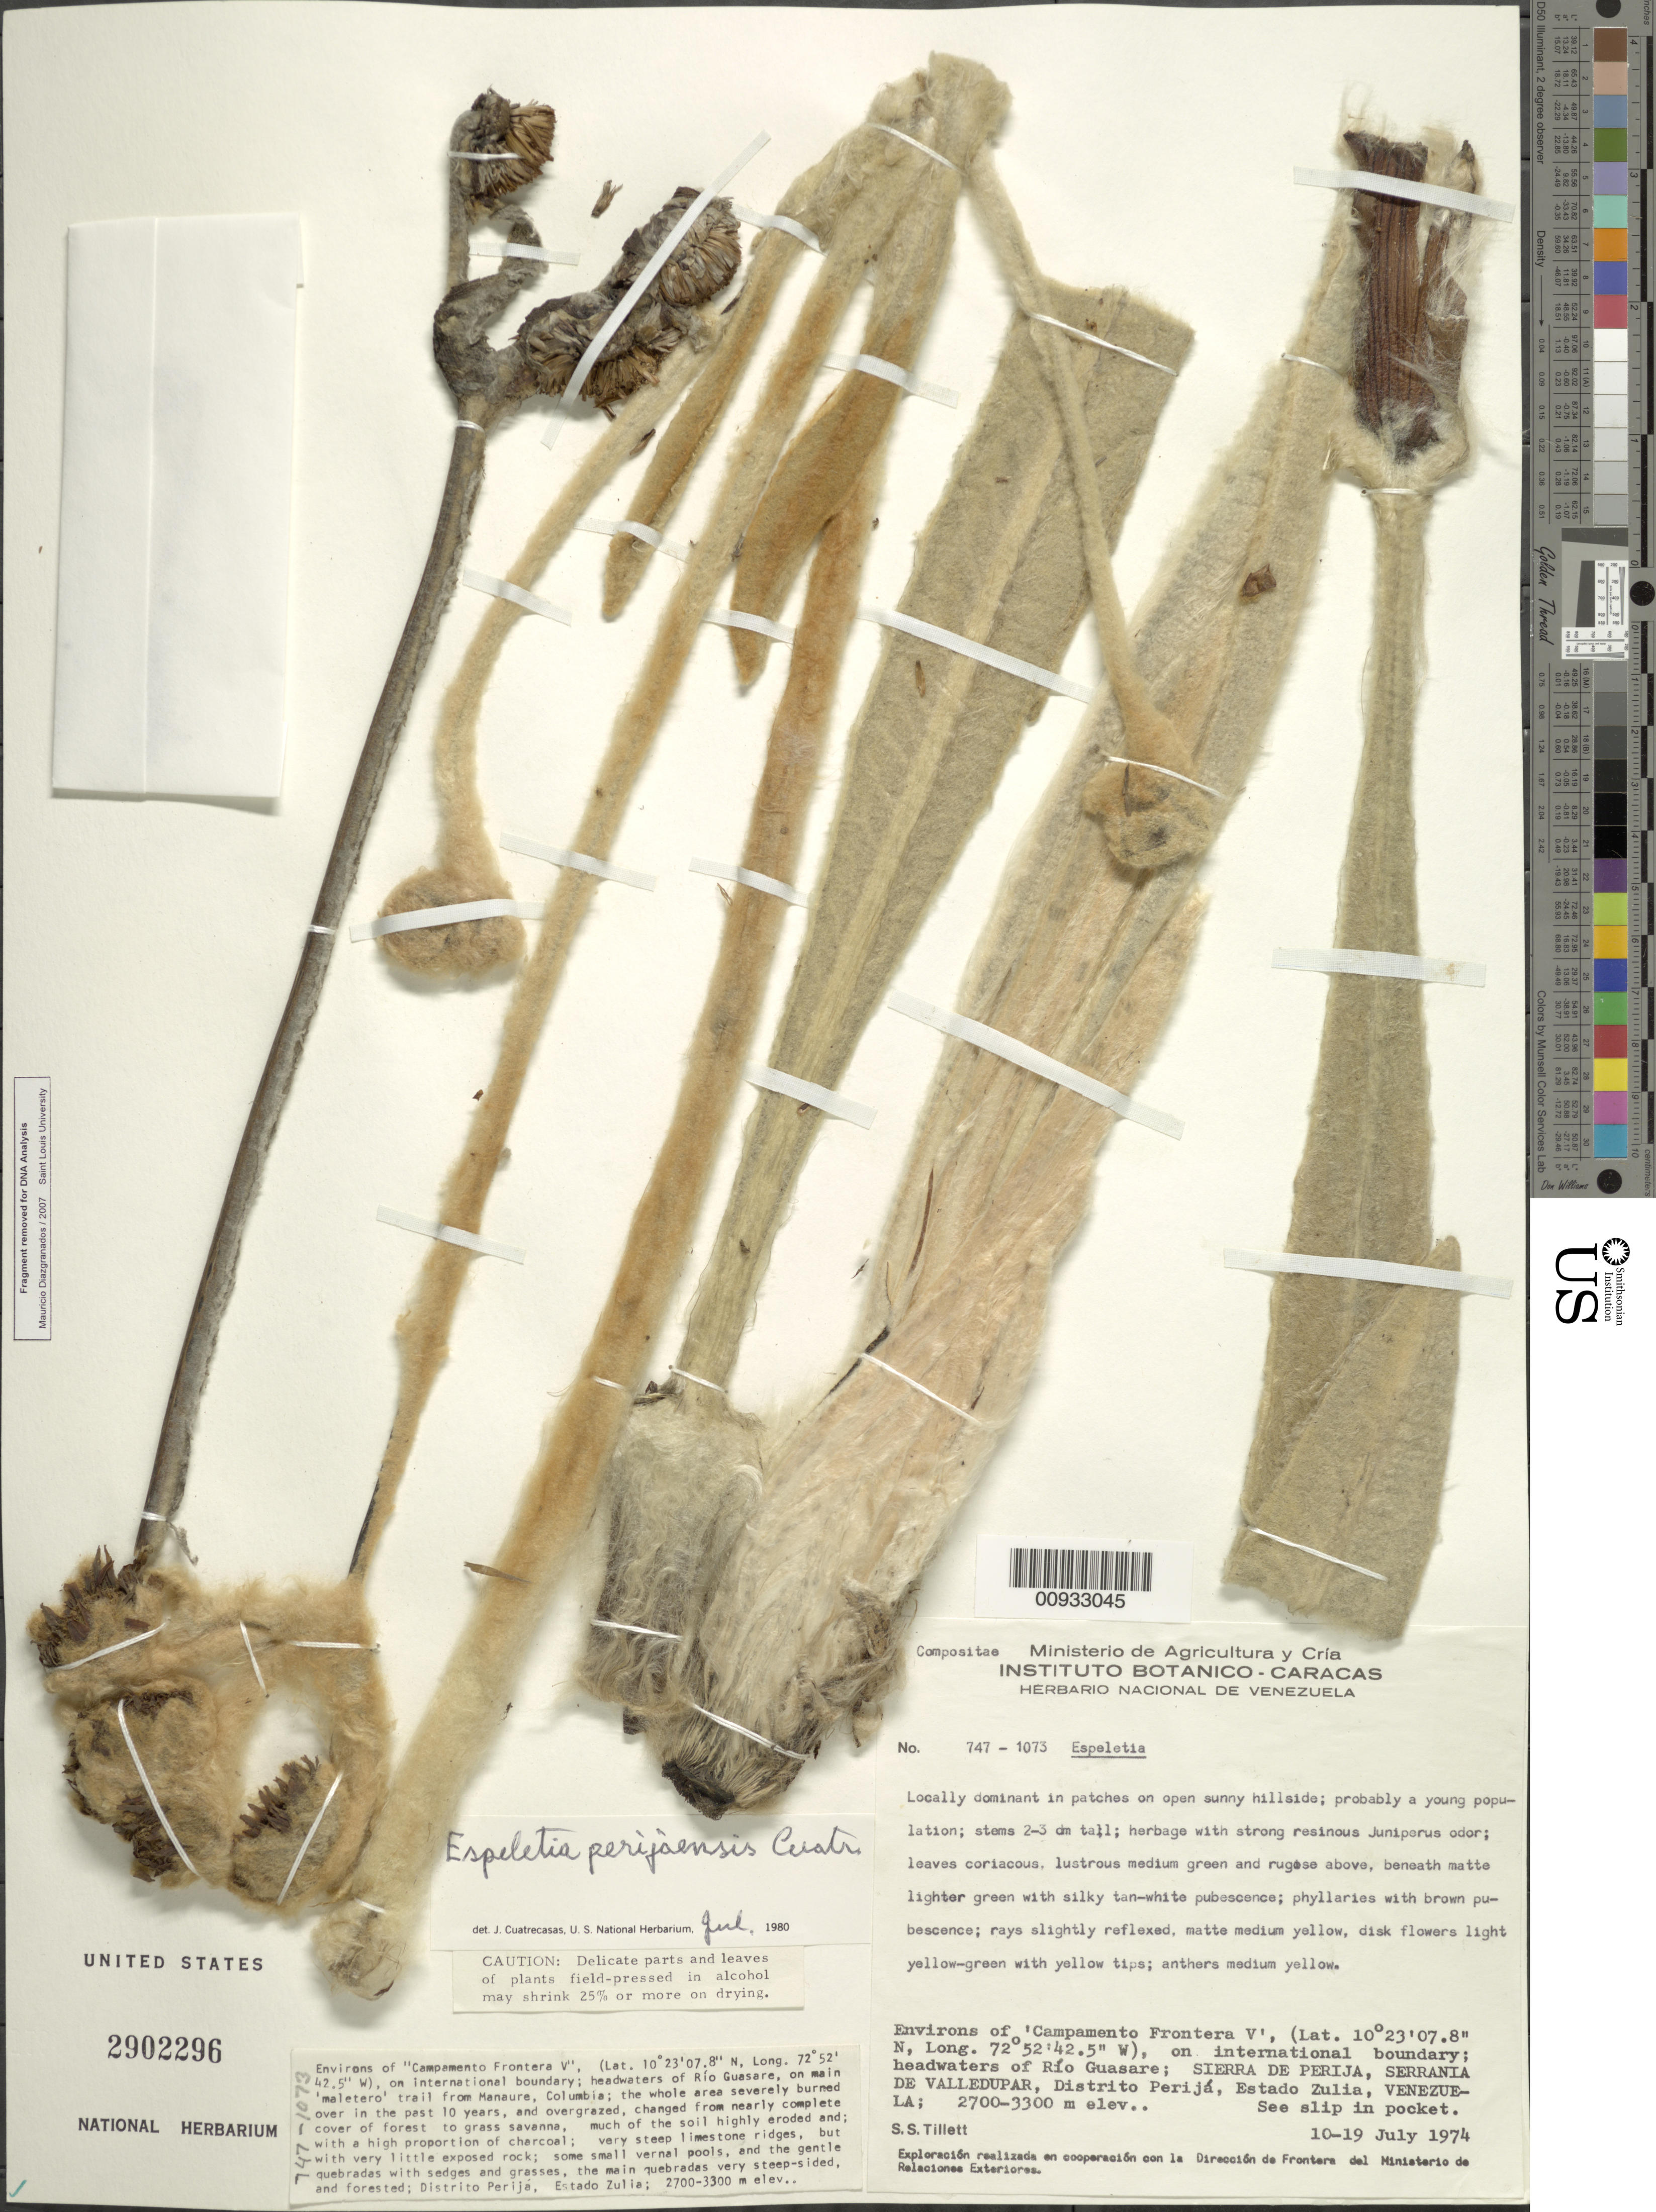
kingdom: Plantae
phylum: Tracheophyta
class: Magnoliopsida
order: Asterales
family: Asteraceae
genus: Espeletia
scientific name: Espeletia perijaensis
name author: Cuatrec.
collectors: S. S. Tillett & K. Hönig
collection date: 1974-07-10/1974-07-19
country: Venezuela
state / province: Zulia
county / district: Machiques de Perijá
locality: Environs of Campamento Frontera V, on international boundary; headwaters of Río Guasare; SIERRA DE PERIJÁ - SERRANIA DE VALLEDUPAR. .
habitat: On main maletero trail from Manaure, Colombia; the whole area severily burned over in the past 10 years, and overgrazed, changed from nearly complete cover of forest to grass savanna, much of the soil highly eroded and with a high proportion of charcoal;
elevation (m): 2700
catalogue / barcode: US 2902296